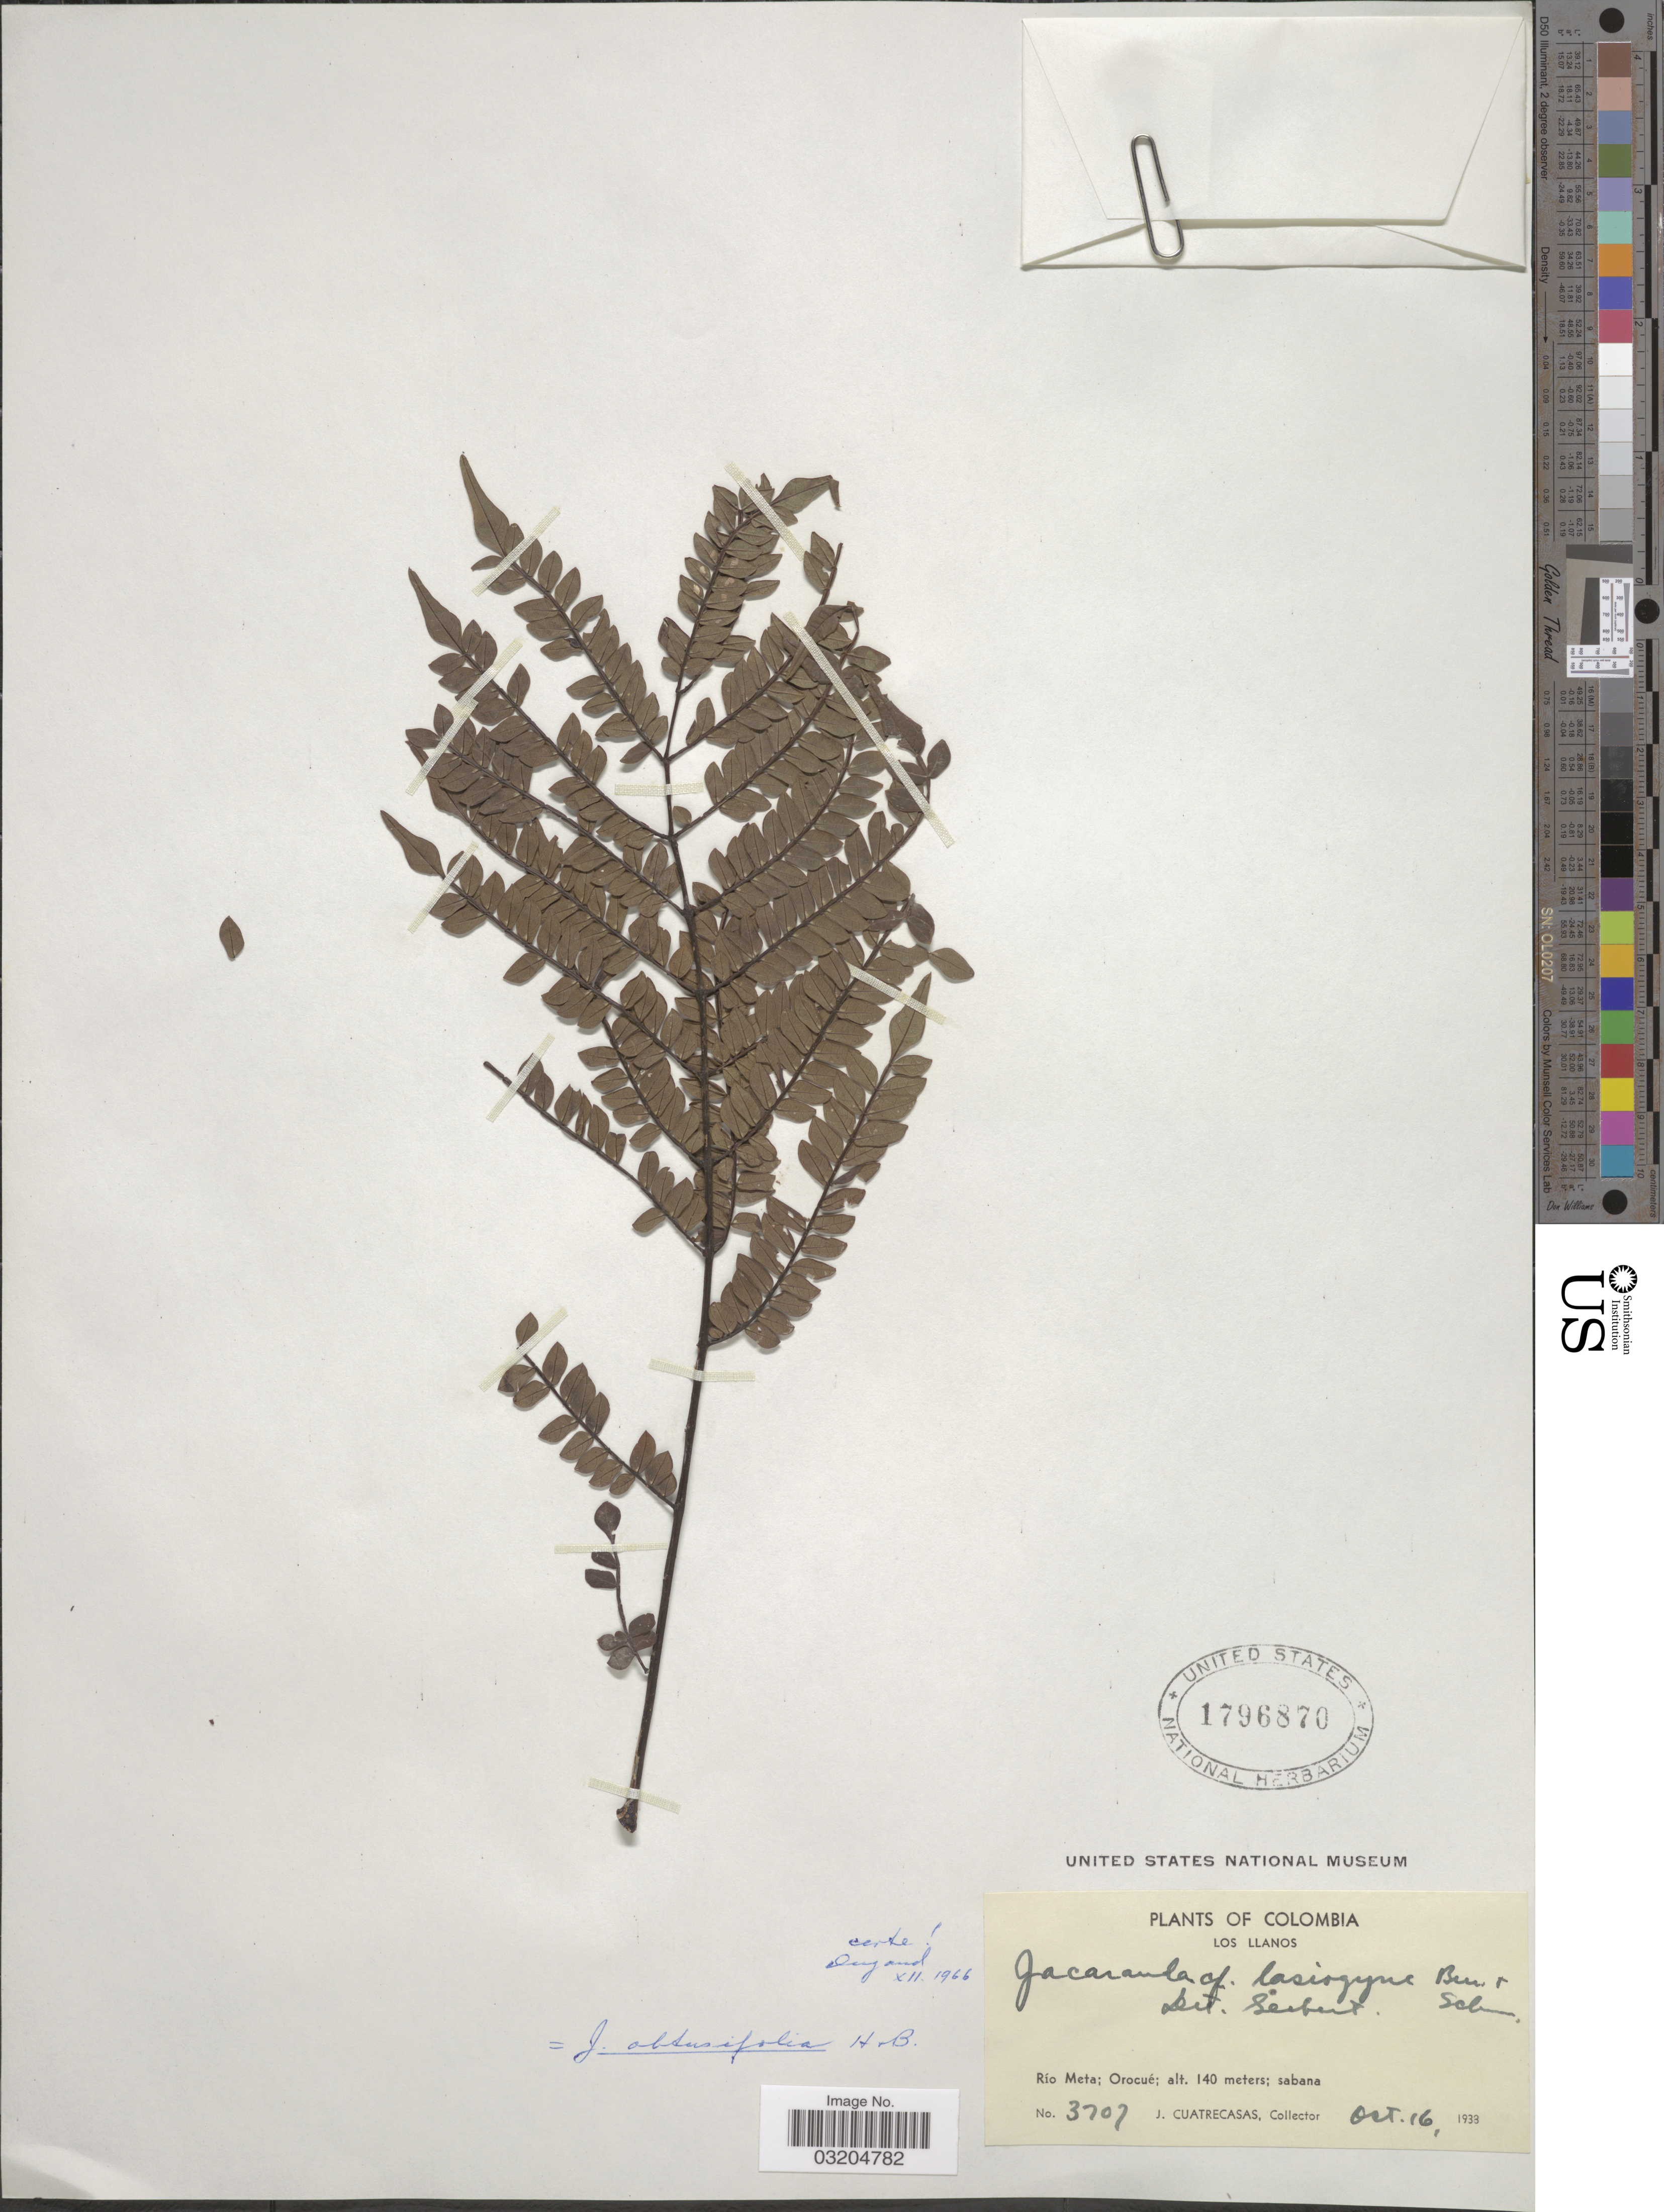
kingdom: Plantae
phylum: Tracheophyta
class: Magnoliopsida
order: Lamiales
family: Bignoniaceae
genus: Jacaranda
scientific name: Jacaranda obtusifolia subsp. obtusifolia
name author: Bonpl.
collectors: J. Cuatrecasas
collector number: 3707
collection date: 1933-10-16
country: Colombia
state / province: Meta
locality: Los Llanos, Río Meta; Orocué.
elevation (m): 140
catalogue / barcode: US 1796870